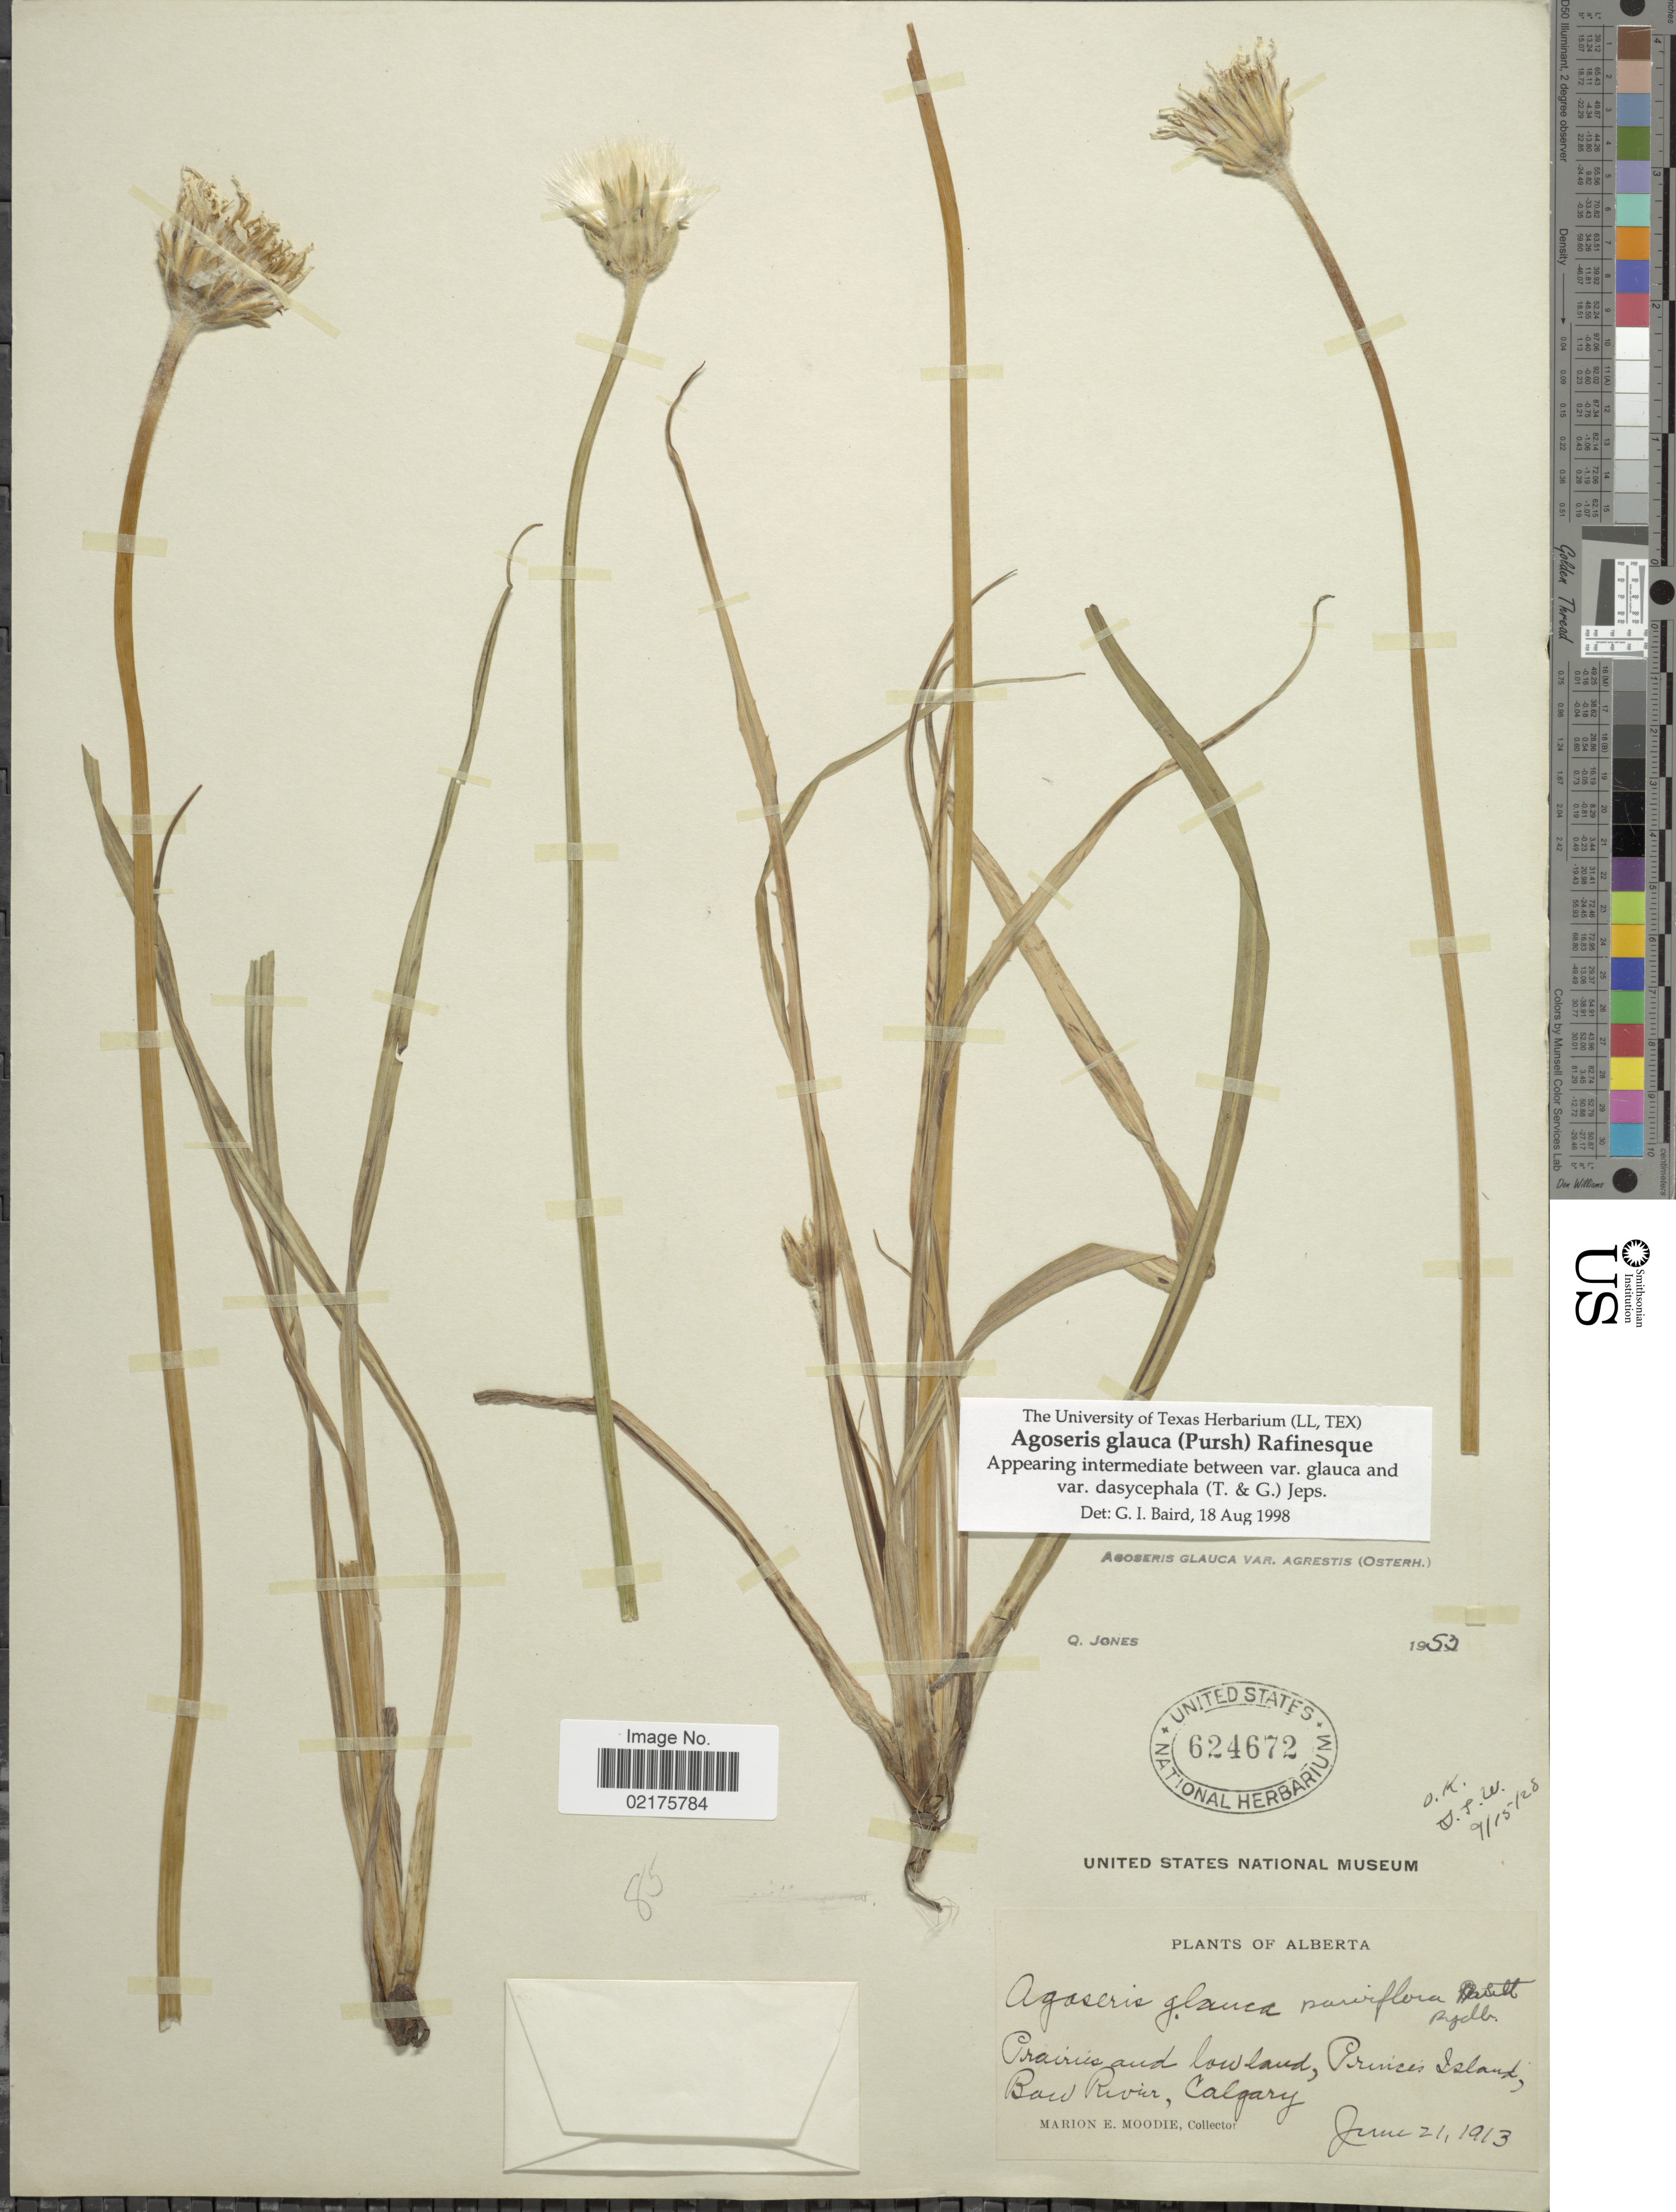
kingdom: Plantae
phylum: Tracheophyta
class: Magnoliopsida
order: Asterales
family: Asteraceae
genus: Agoseris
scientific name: Agoseris glauca var. glauca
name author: (Pursh) Raf.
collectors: M. E. Moodie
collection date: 1913-06-21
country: Canada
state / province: Alberta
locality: Prairies and lowland, Princes Island, Bow River, Calgary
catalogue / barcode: US 624672